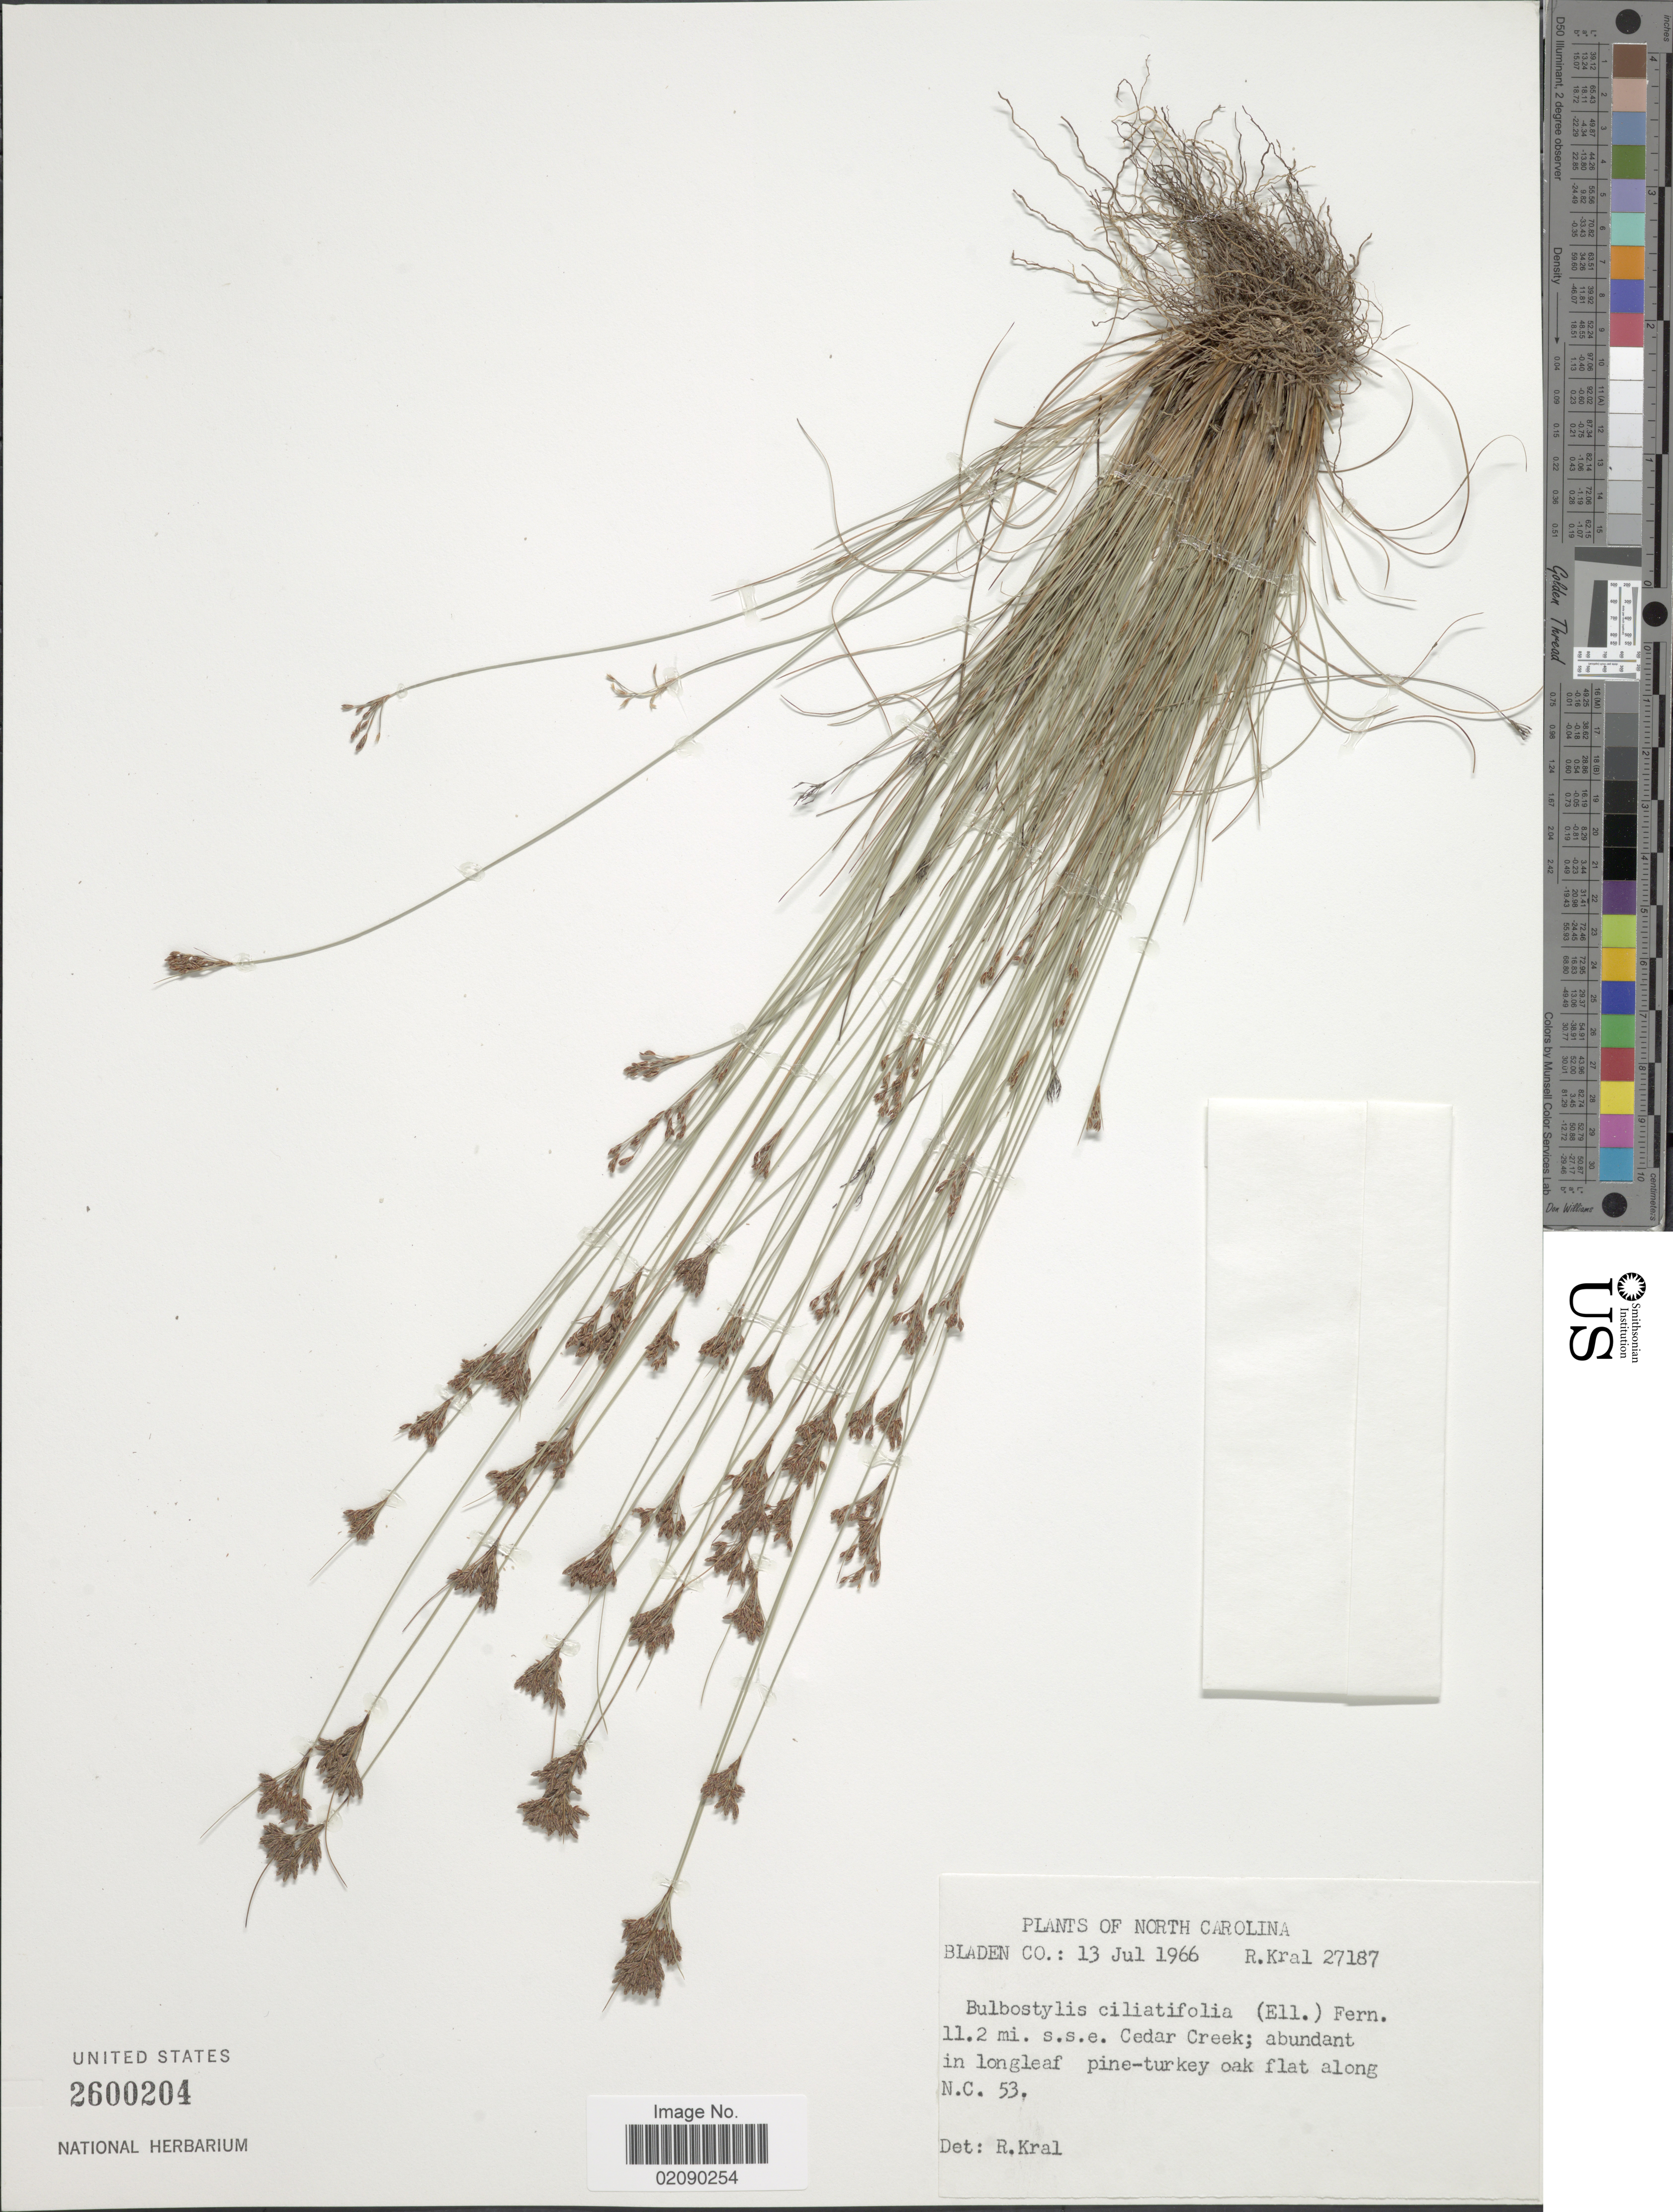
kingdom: Plantae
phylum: Tracheophyta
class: Liliopsida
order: Poales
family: Cyperaceae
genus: Bulbostylis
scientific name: Bulbostylis ciliatifolia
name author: (Elliott) Fernald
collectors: R. Kral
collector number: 27187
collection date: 1966-07-13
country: United States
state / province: North Carolina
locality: Bladen Co. 11.2 mi. s.s.e. Cedar Creek, along N.C. 53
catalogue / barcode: US 2600204